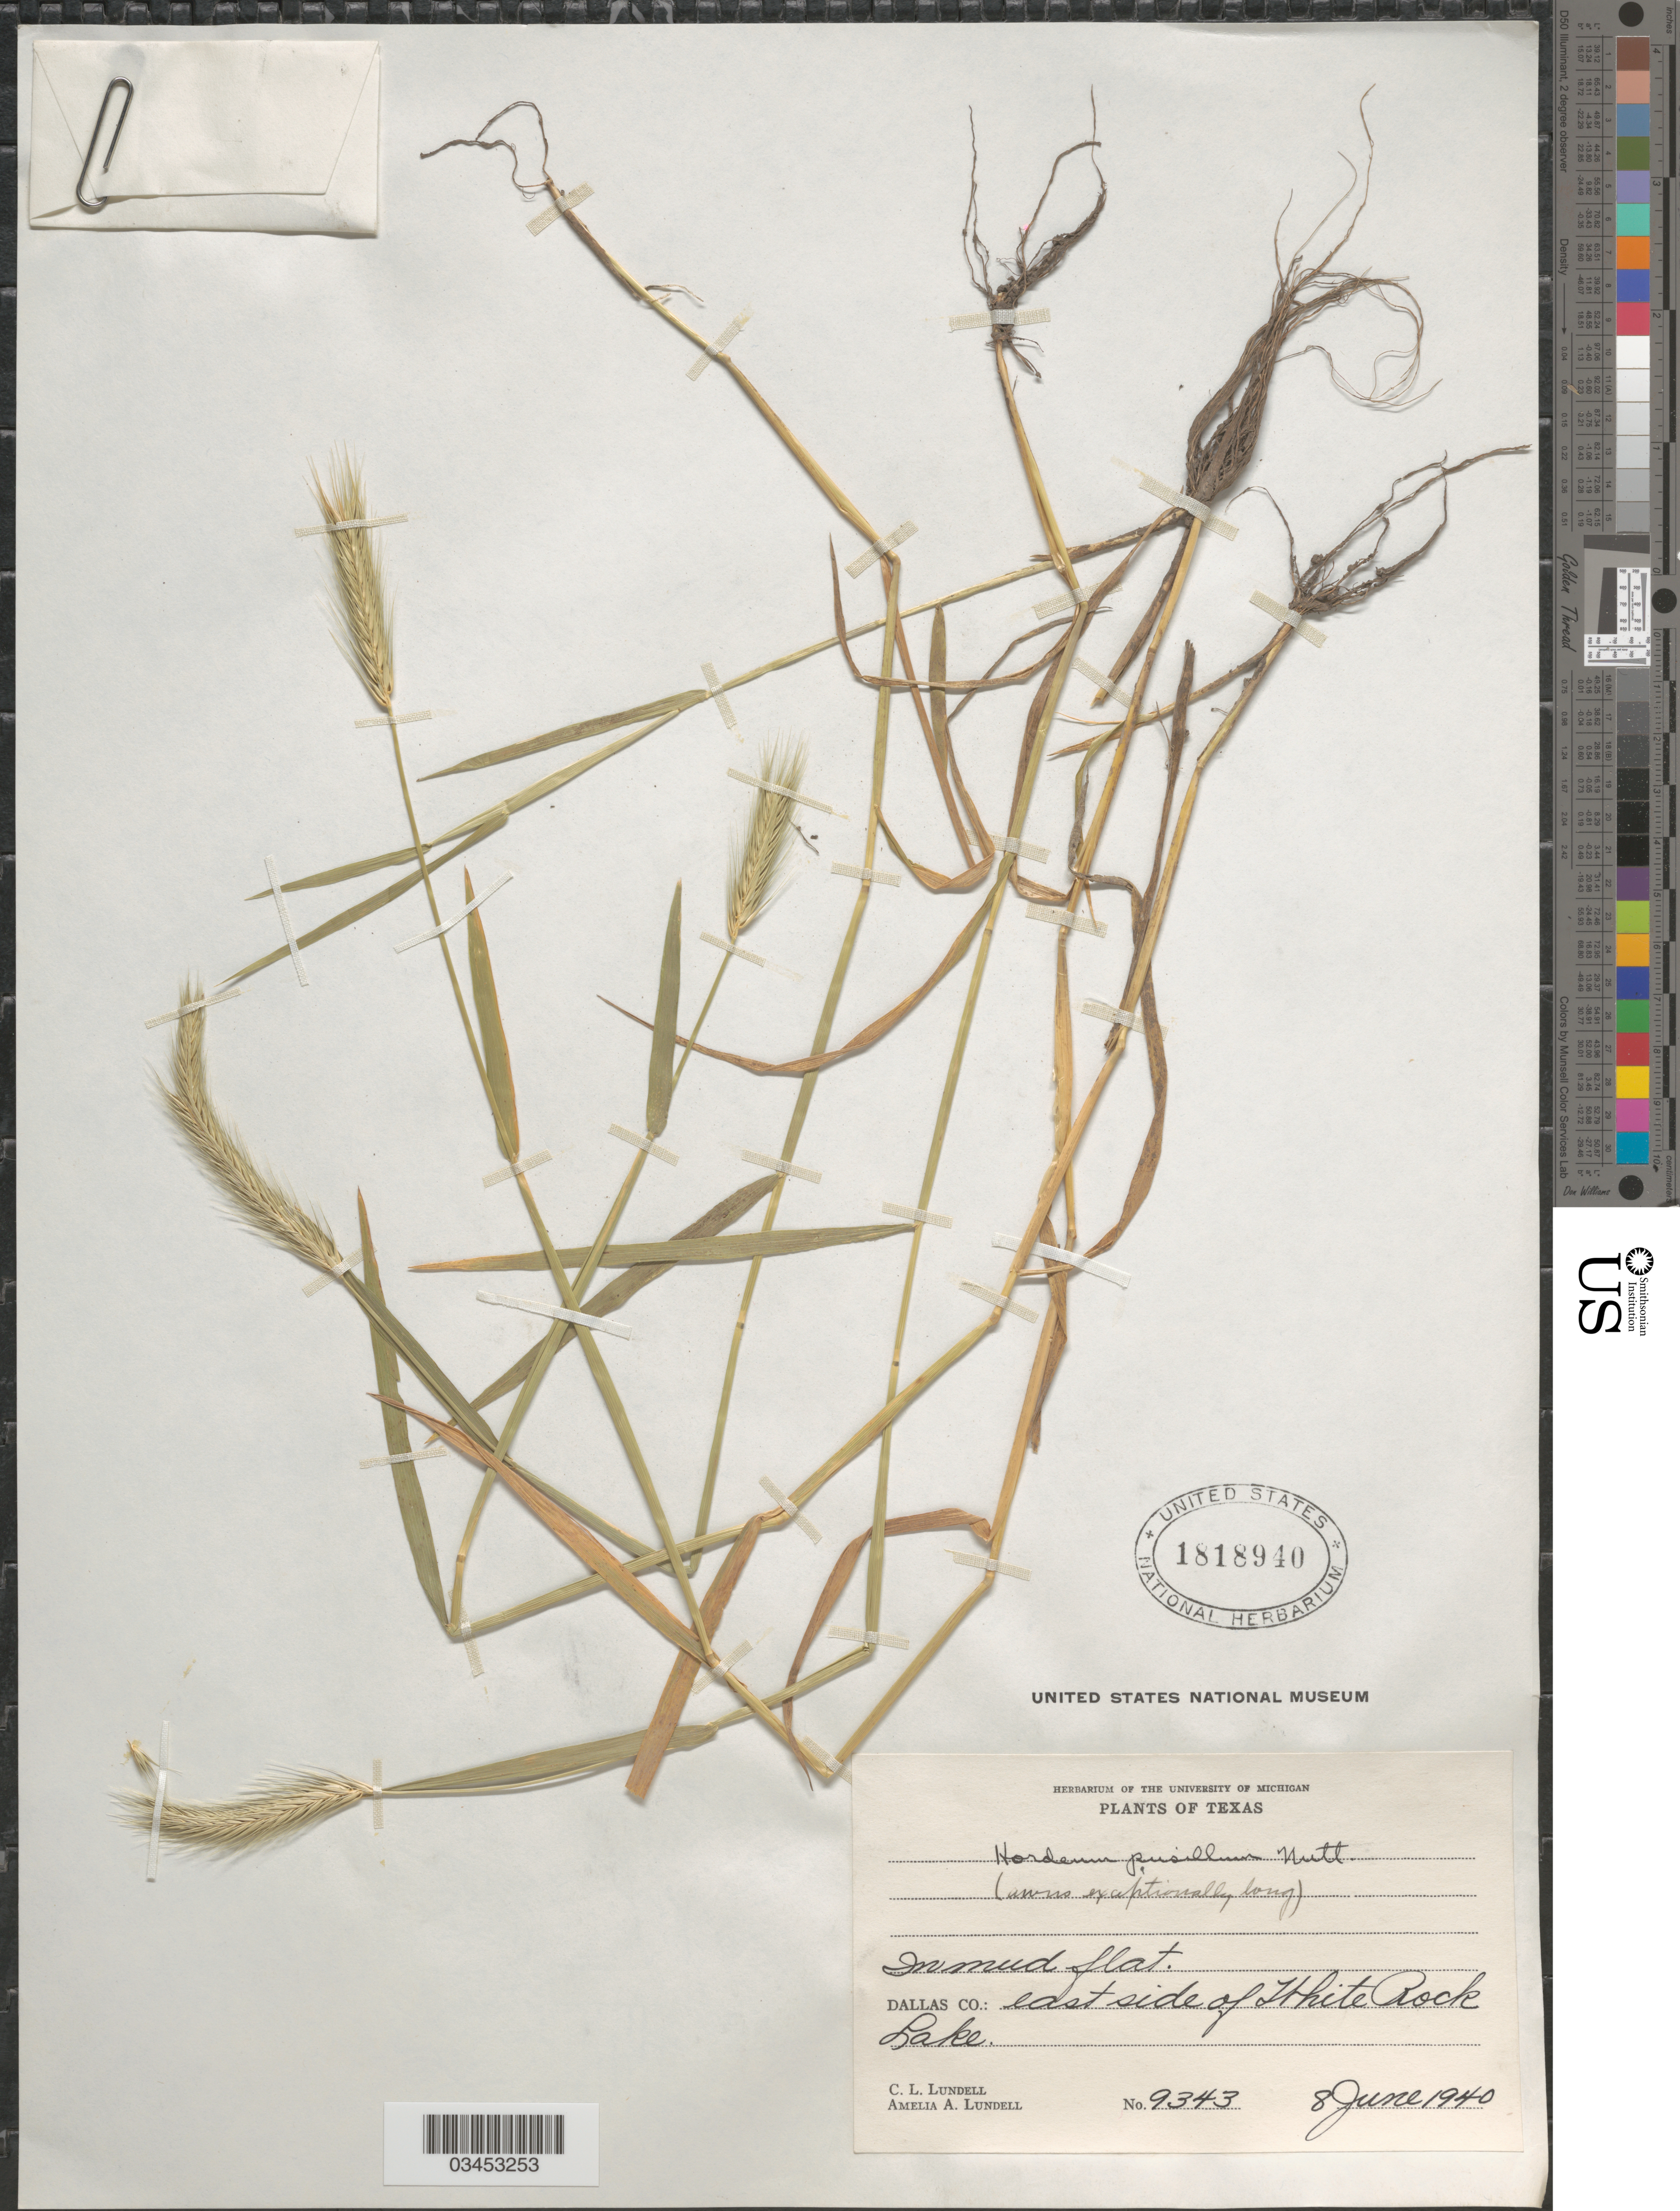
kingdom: Plantae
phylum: Tracheophyta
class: Liliopsida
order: Poales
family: Poaceae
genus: Hordeum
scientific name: Hordeum pusillum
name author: Nutt.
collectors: C. L. Lundell & A. A. Lundell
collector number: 9343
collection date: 1940-06-08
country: United States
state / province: Texas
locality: In mud flat. Dallas Co.: east side of White Rock Lake.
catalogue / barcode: US 1818940